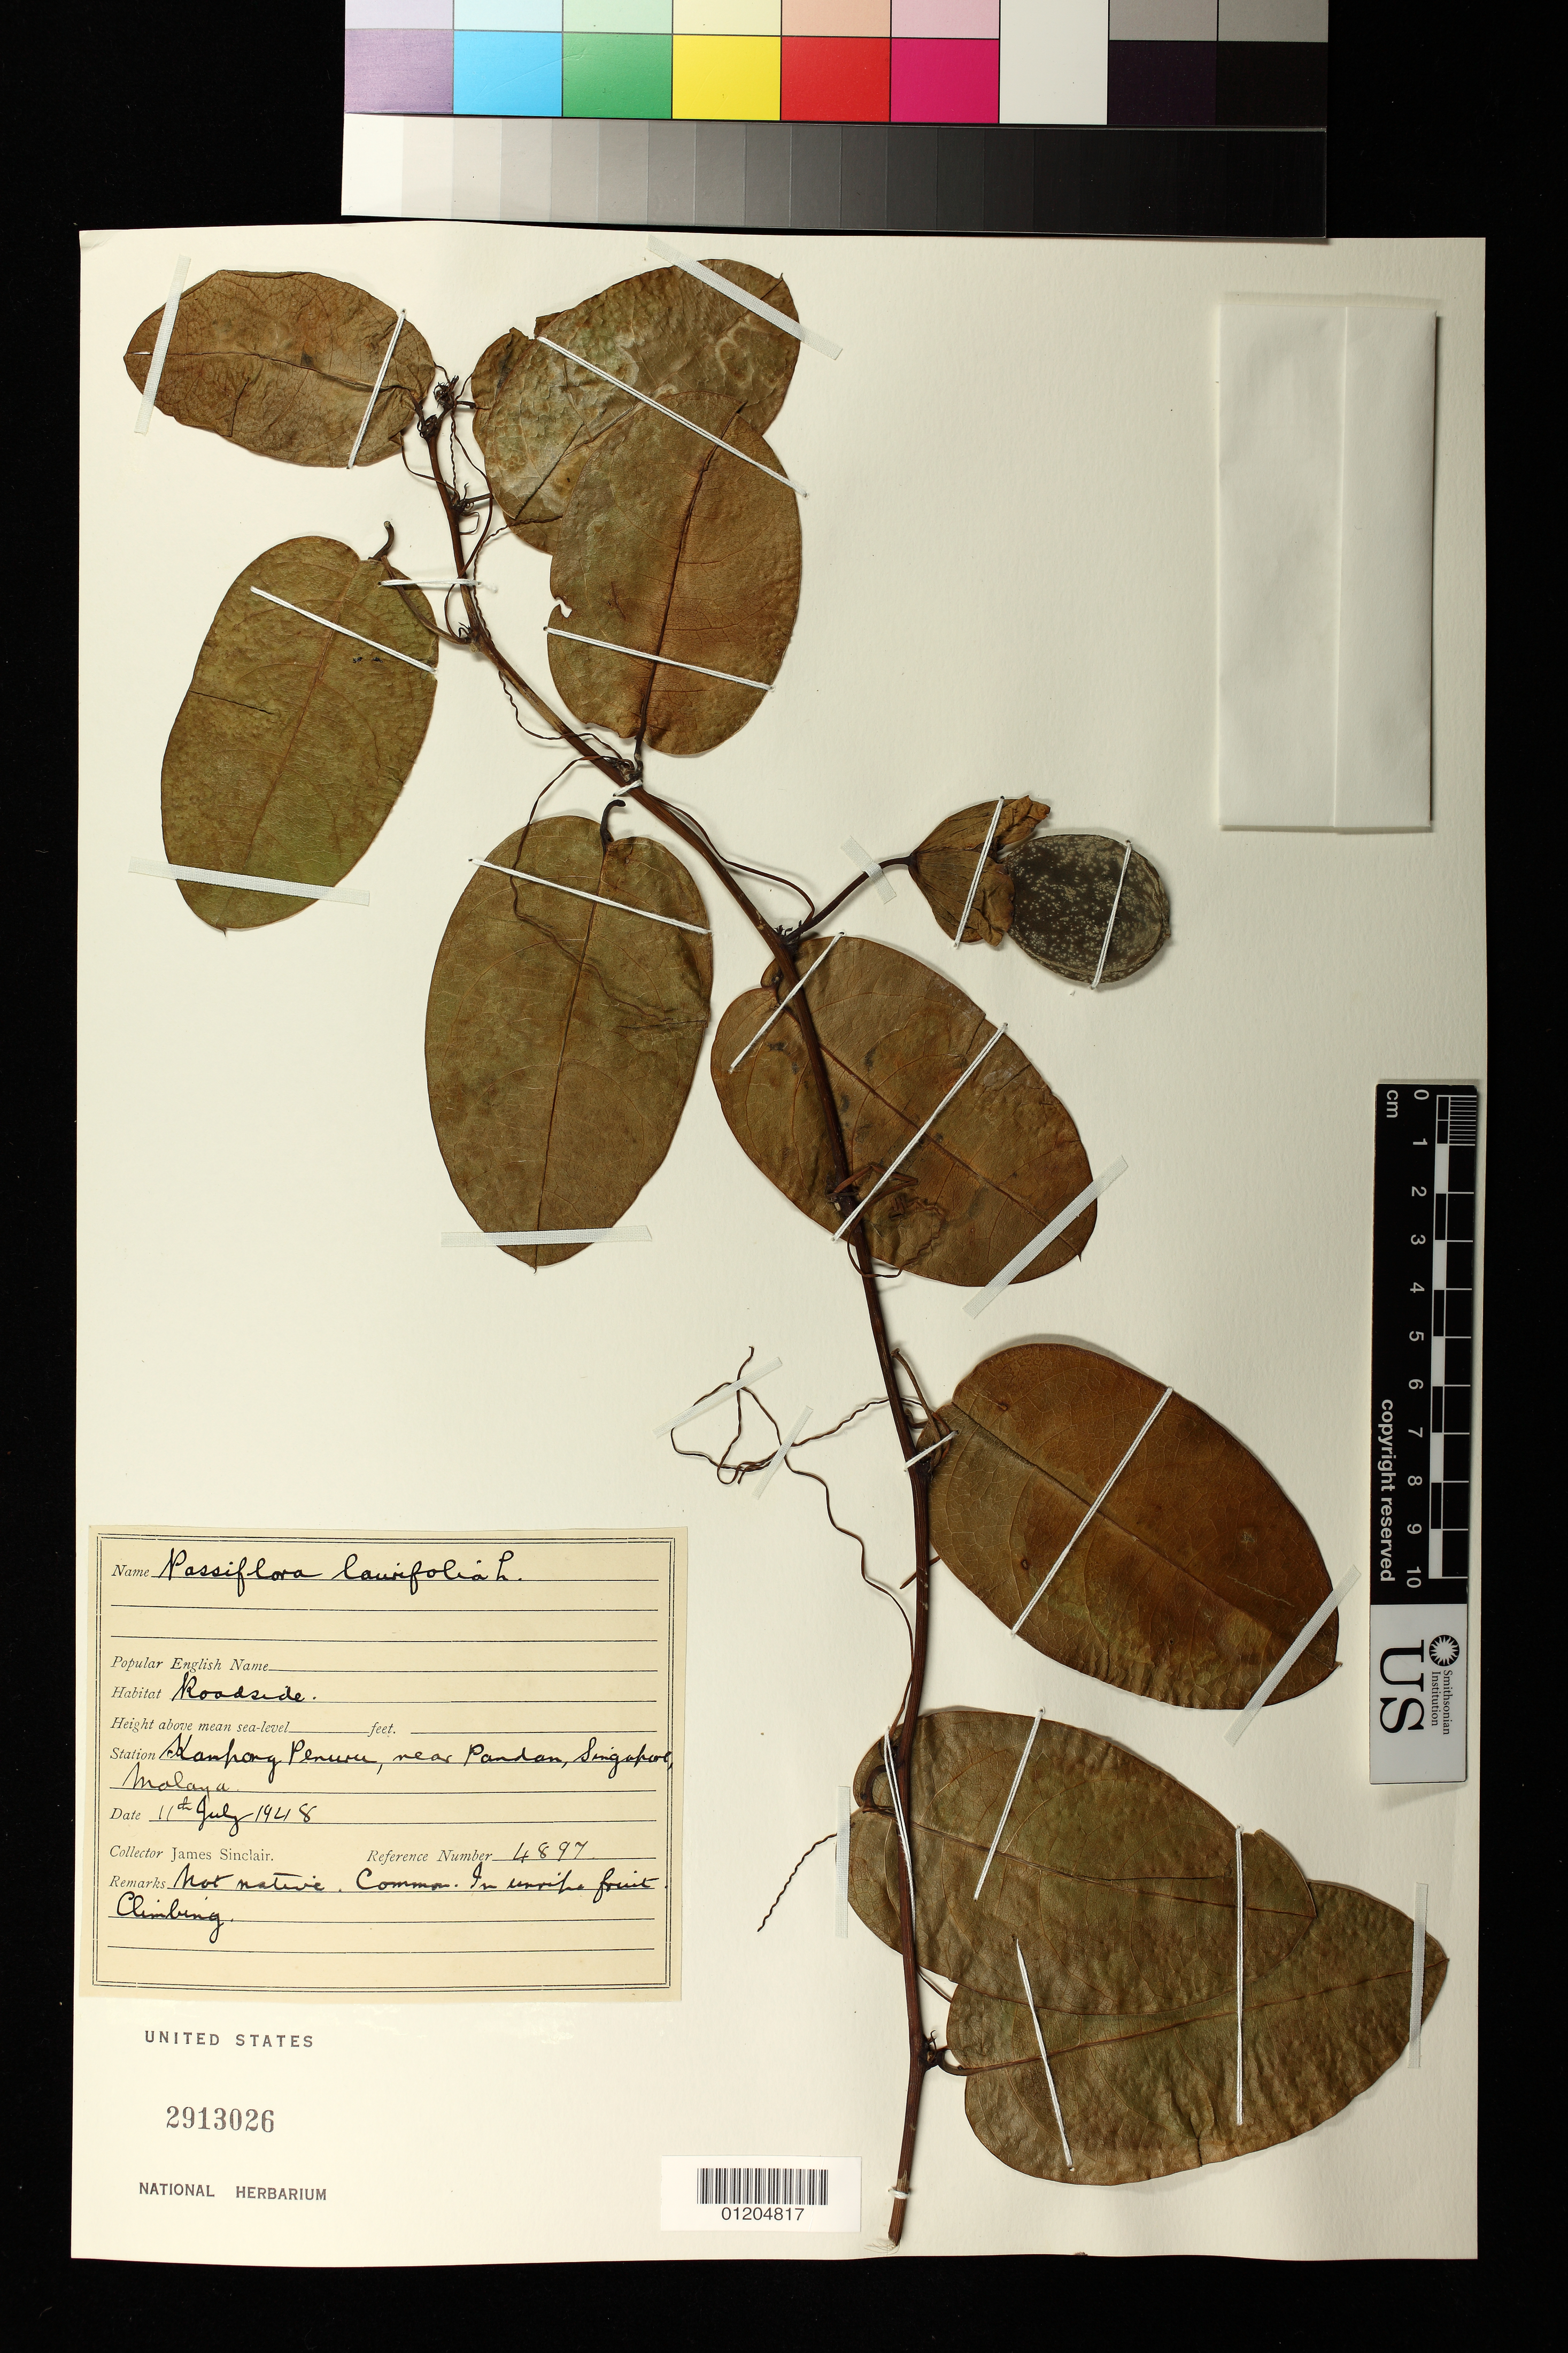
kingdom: Plantae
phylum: Tracheophyta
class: Magnoliopsida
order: Malpighiales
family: Passifloraceae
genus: Passiflora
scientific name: Passiflora laurifolia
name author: L.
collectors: J. Sinclair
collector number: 4897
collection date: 1948-07-11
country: Singapore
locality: Kampong Penuru, near Pandan, Malaya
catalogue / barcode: US 2913026